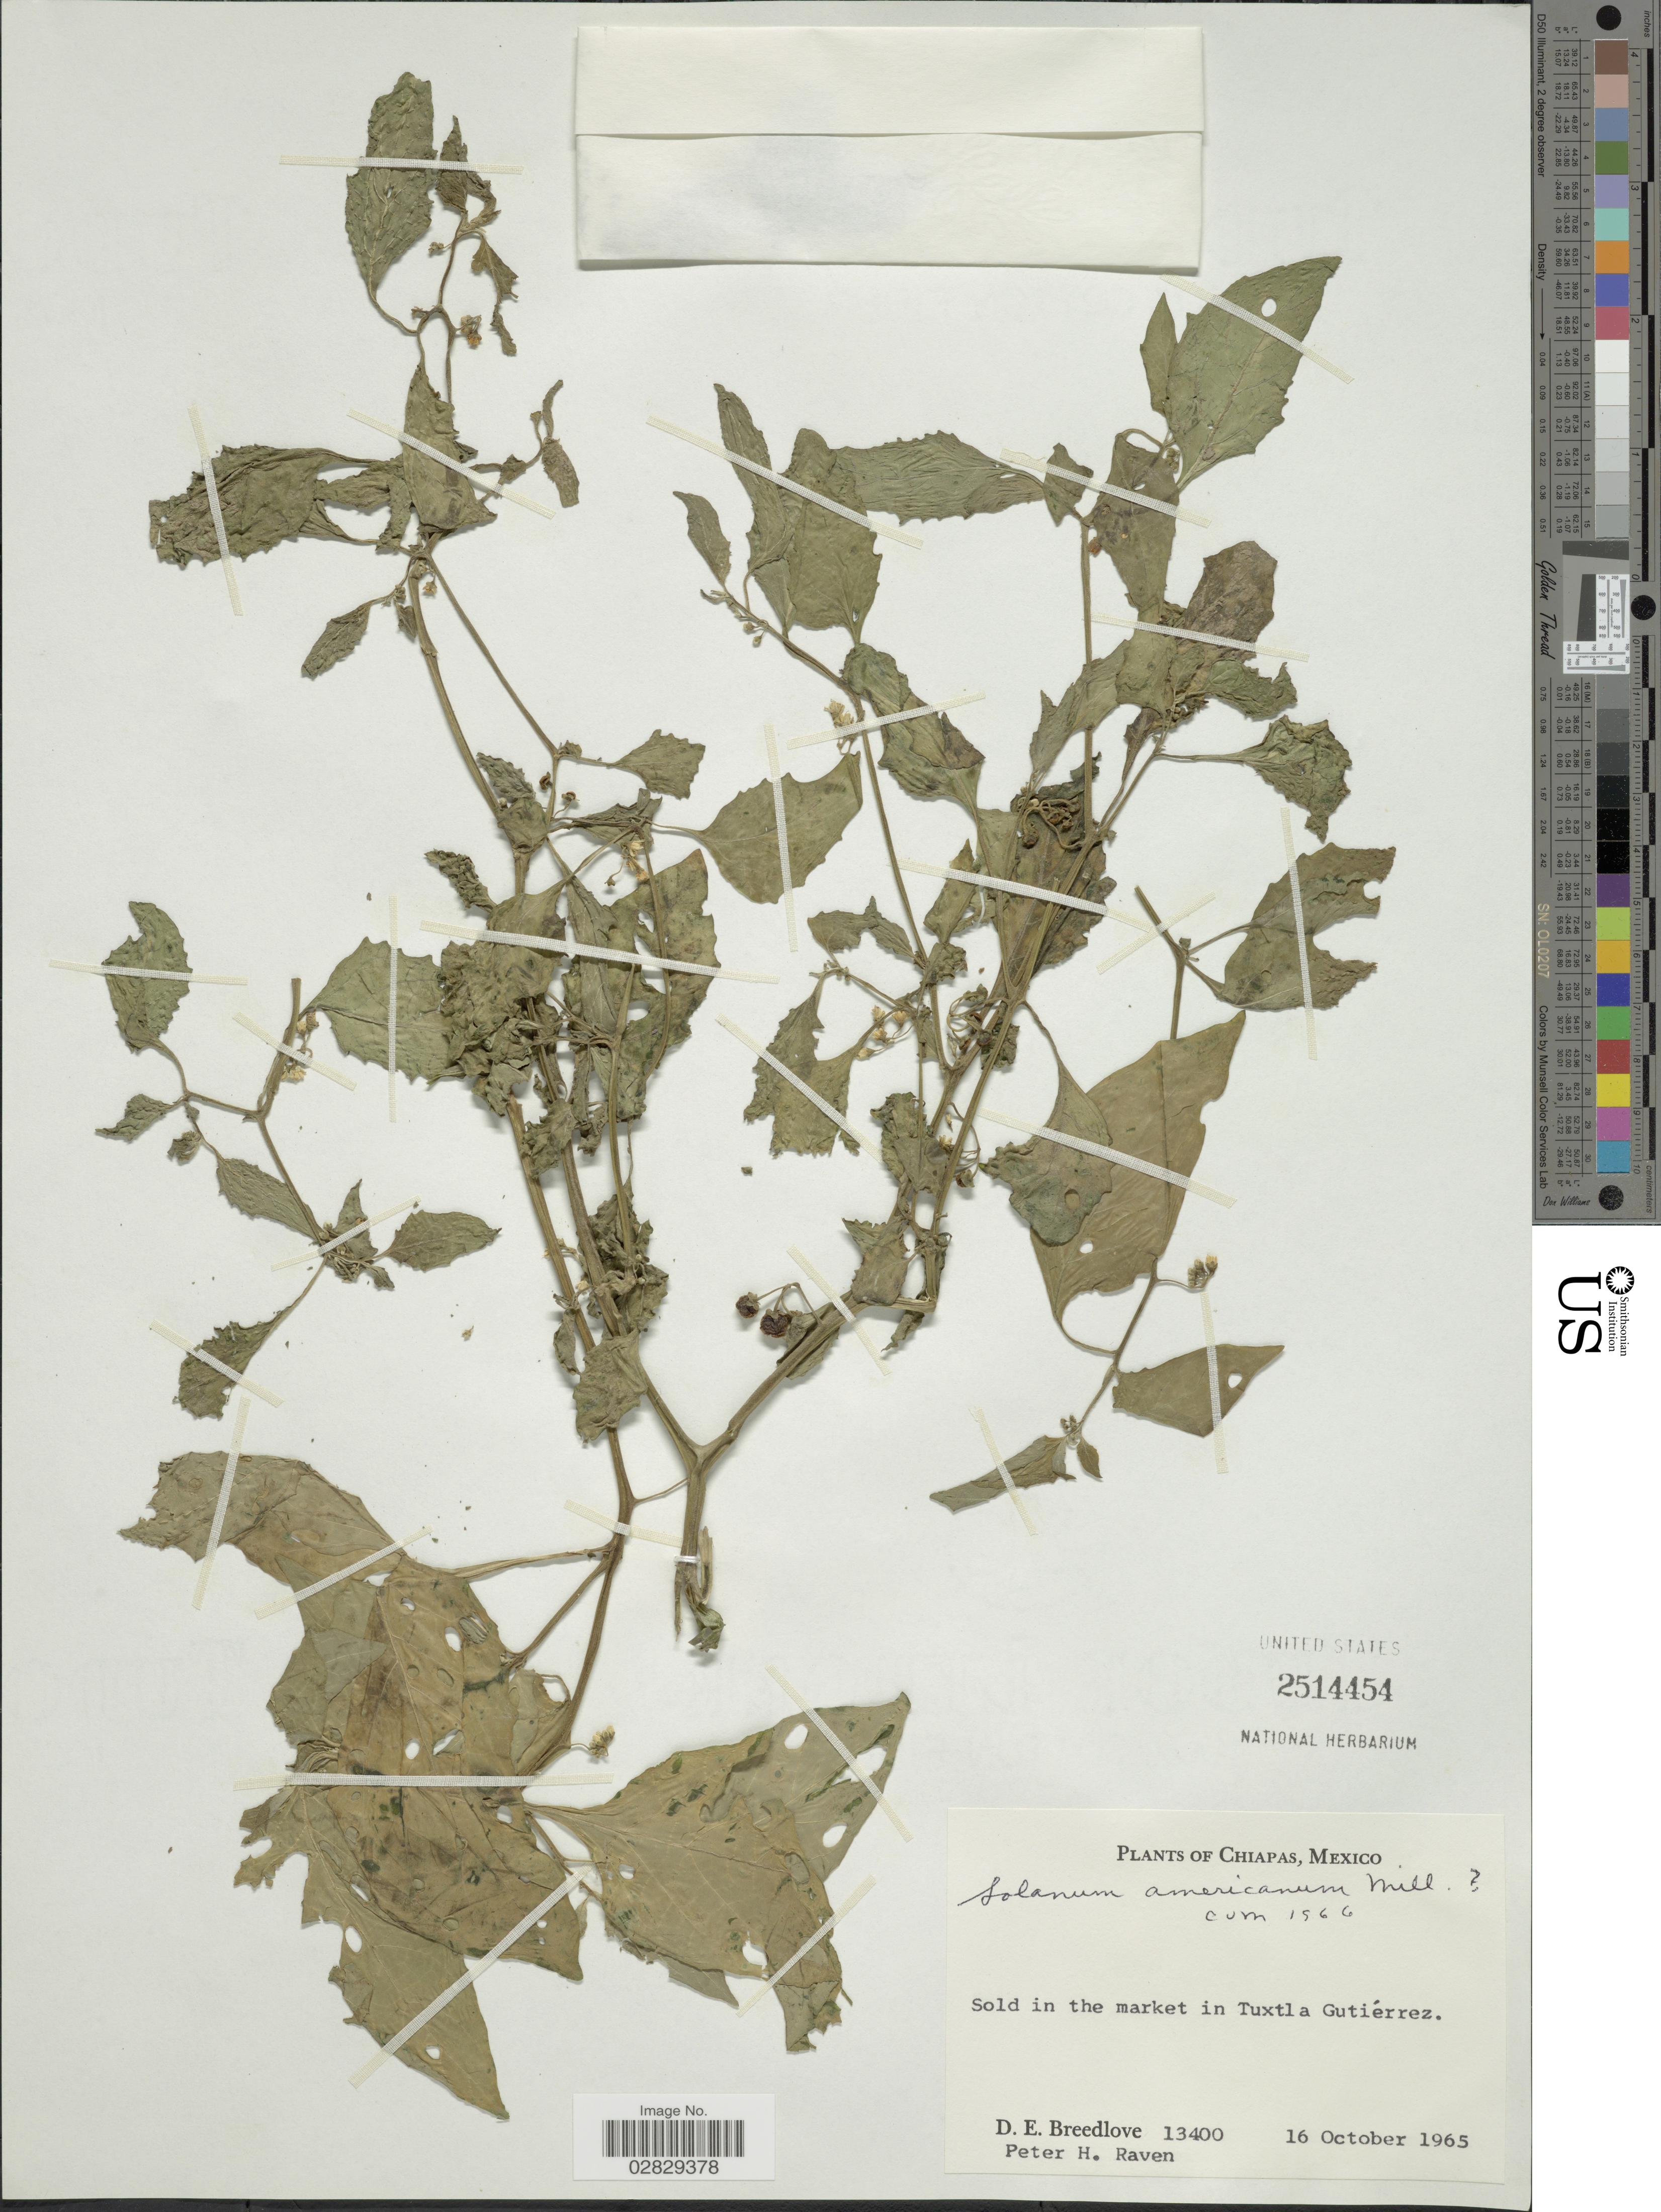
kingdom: Plantae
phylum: Tracheophyta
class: Magnoliopsida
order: Solanales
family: Solanaceae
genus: Solanum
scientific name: Solanum nigrescens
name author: M. Martens & Galeotti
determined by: Knapp, S. D.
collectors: D. E. Breedlove & P. H. Raven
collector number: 13400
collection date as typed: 16 Oct 1965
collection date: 1965-10-16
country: Mexico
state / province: Chiapas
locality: Tuxtla Gutierrez.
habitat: market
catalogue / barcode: US 2514454